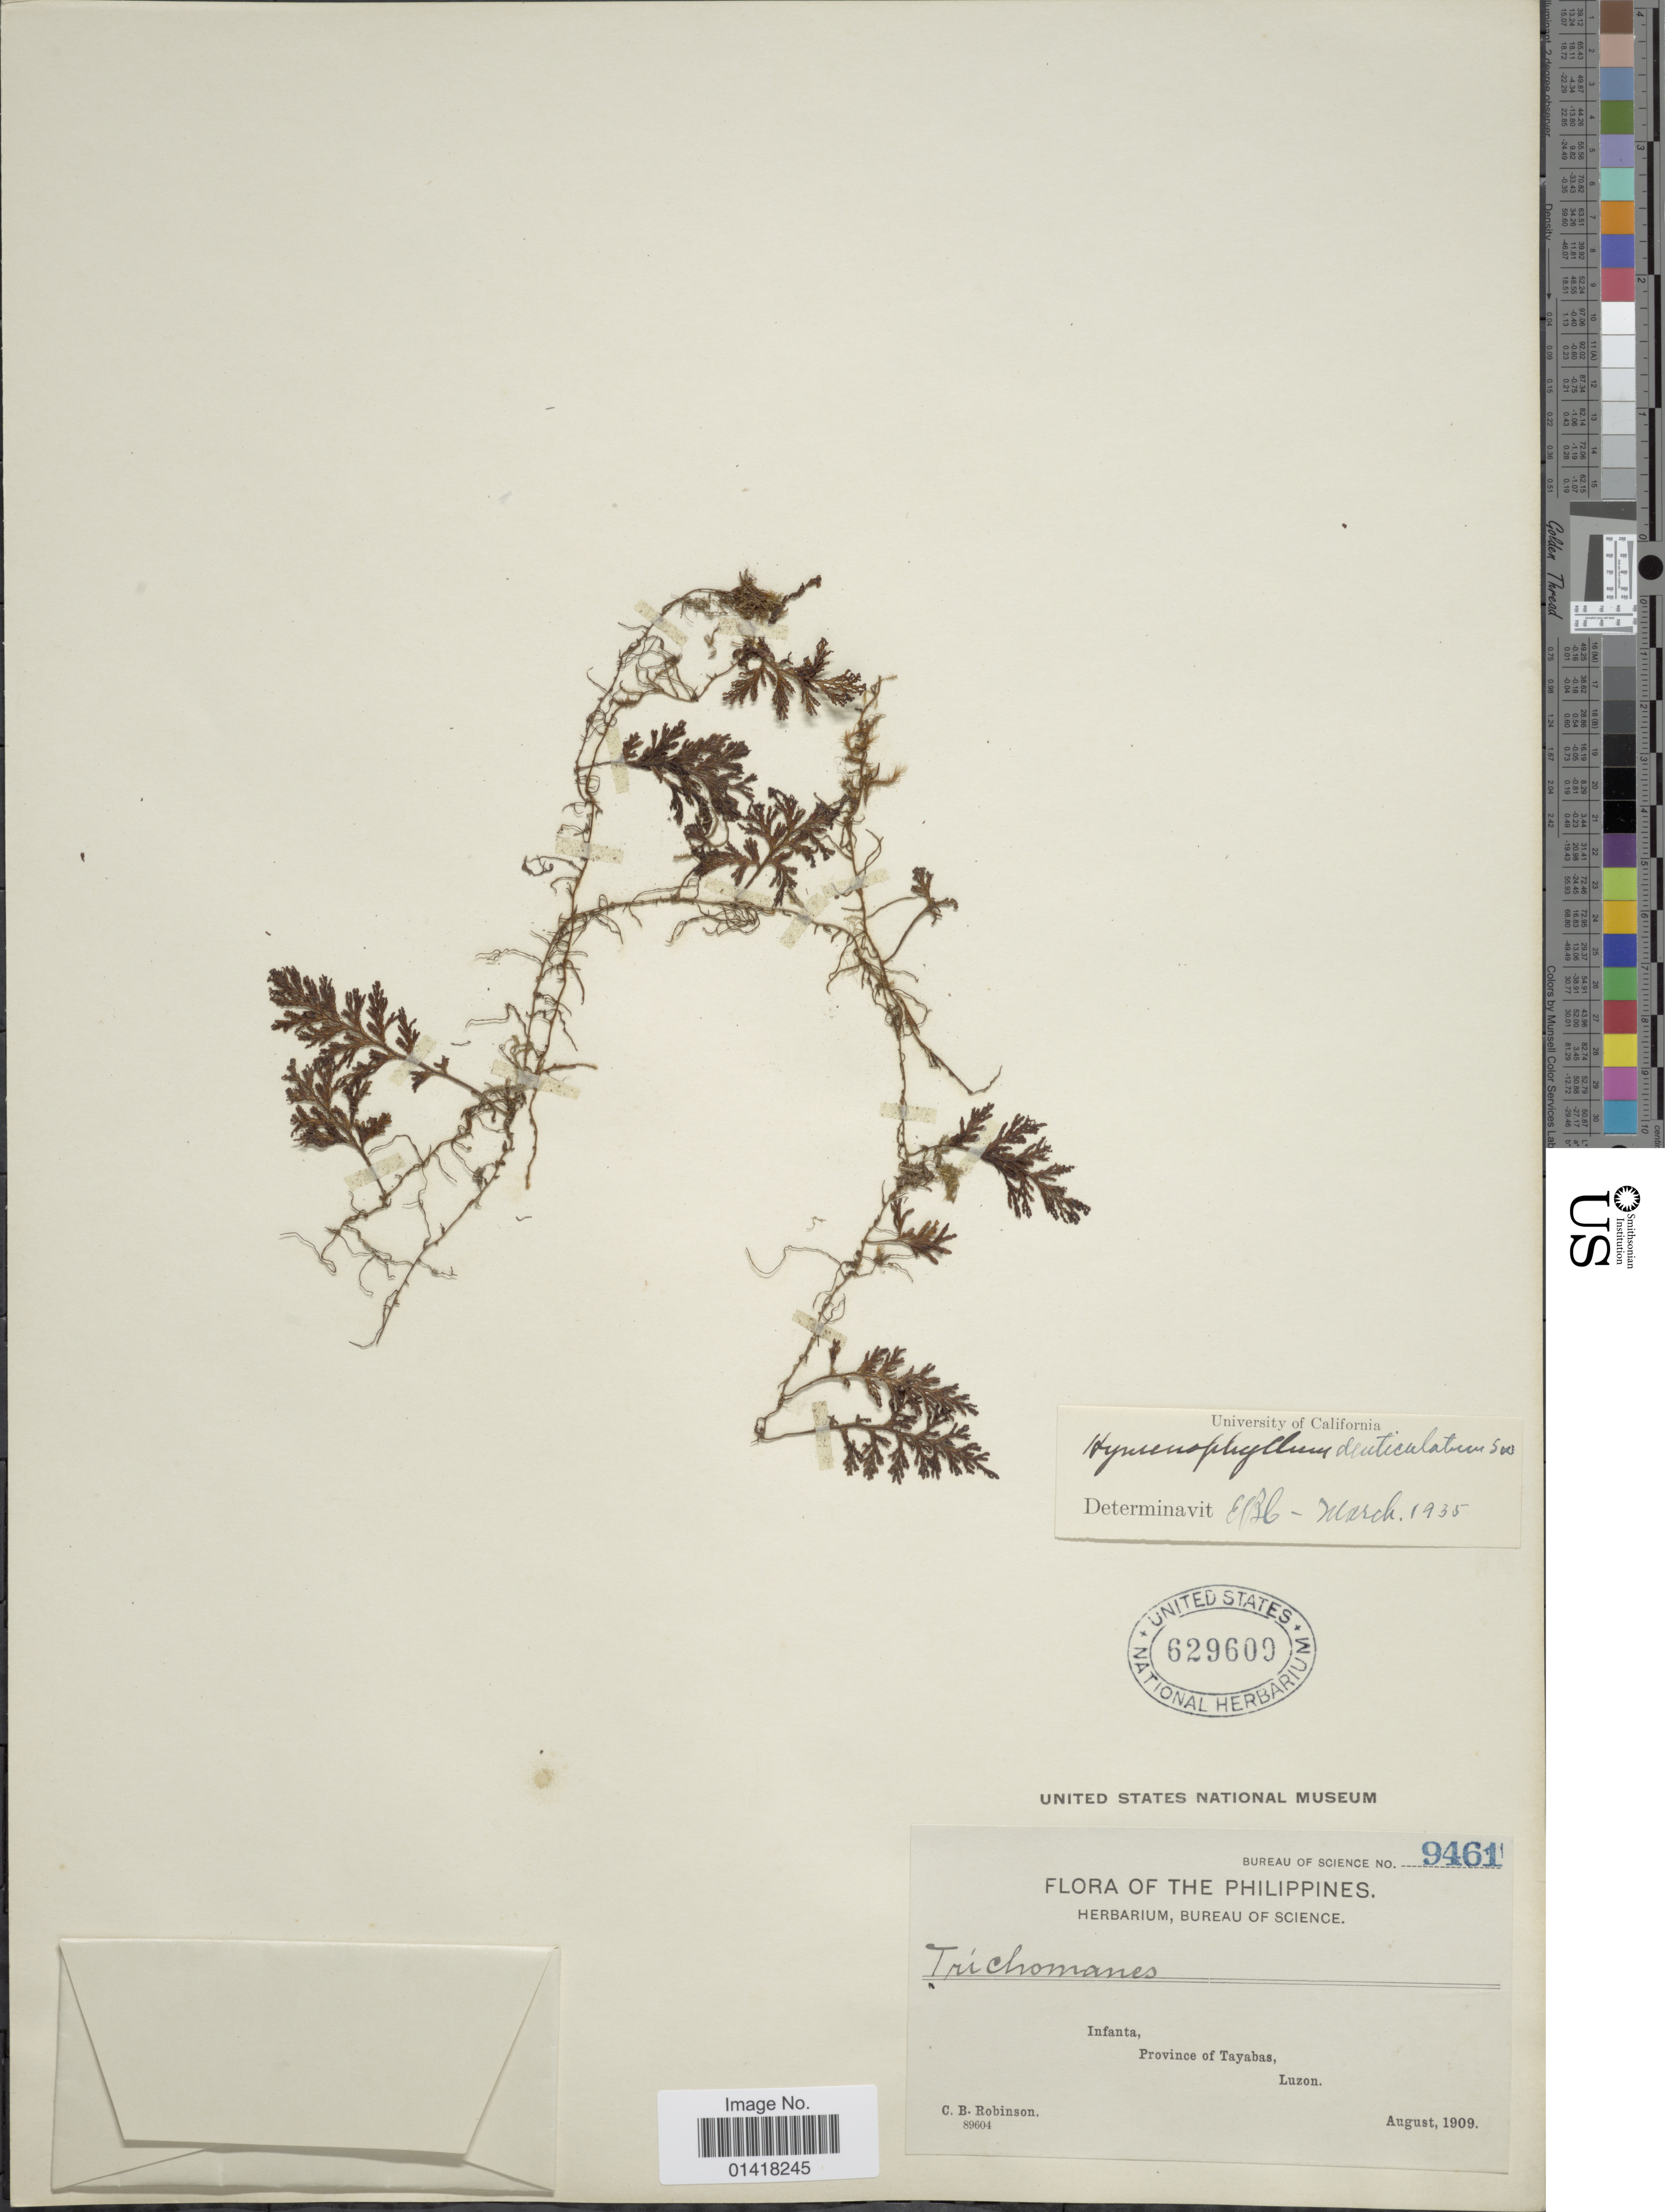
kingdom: Plantae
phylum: Tracheophyta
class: Polypodiopsida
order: Hymenophyllales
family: Hymenophyllaceae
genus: Hymenophyllum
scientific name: Hymenophyllum denticulatum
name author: Sw.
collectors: C. Robinson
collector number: Bureau of Science 9461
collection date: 1909-08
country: Philippines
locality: The Philippines. Infanta, Province of Tayabas. Luzon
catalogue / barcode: US 629609